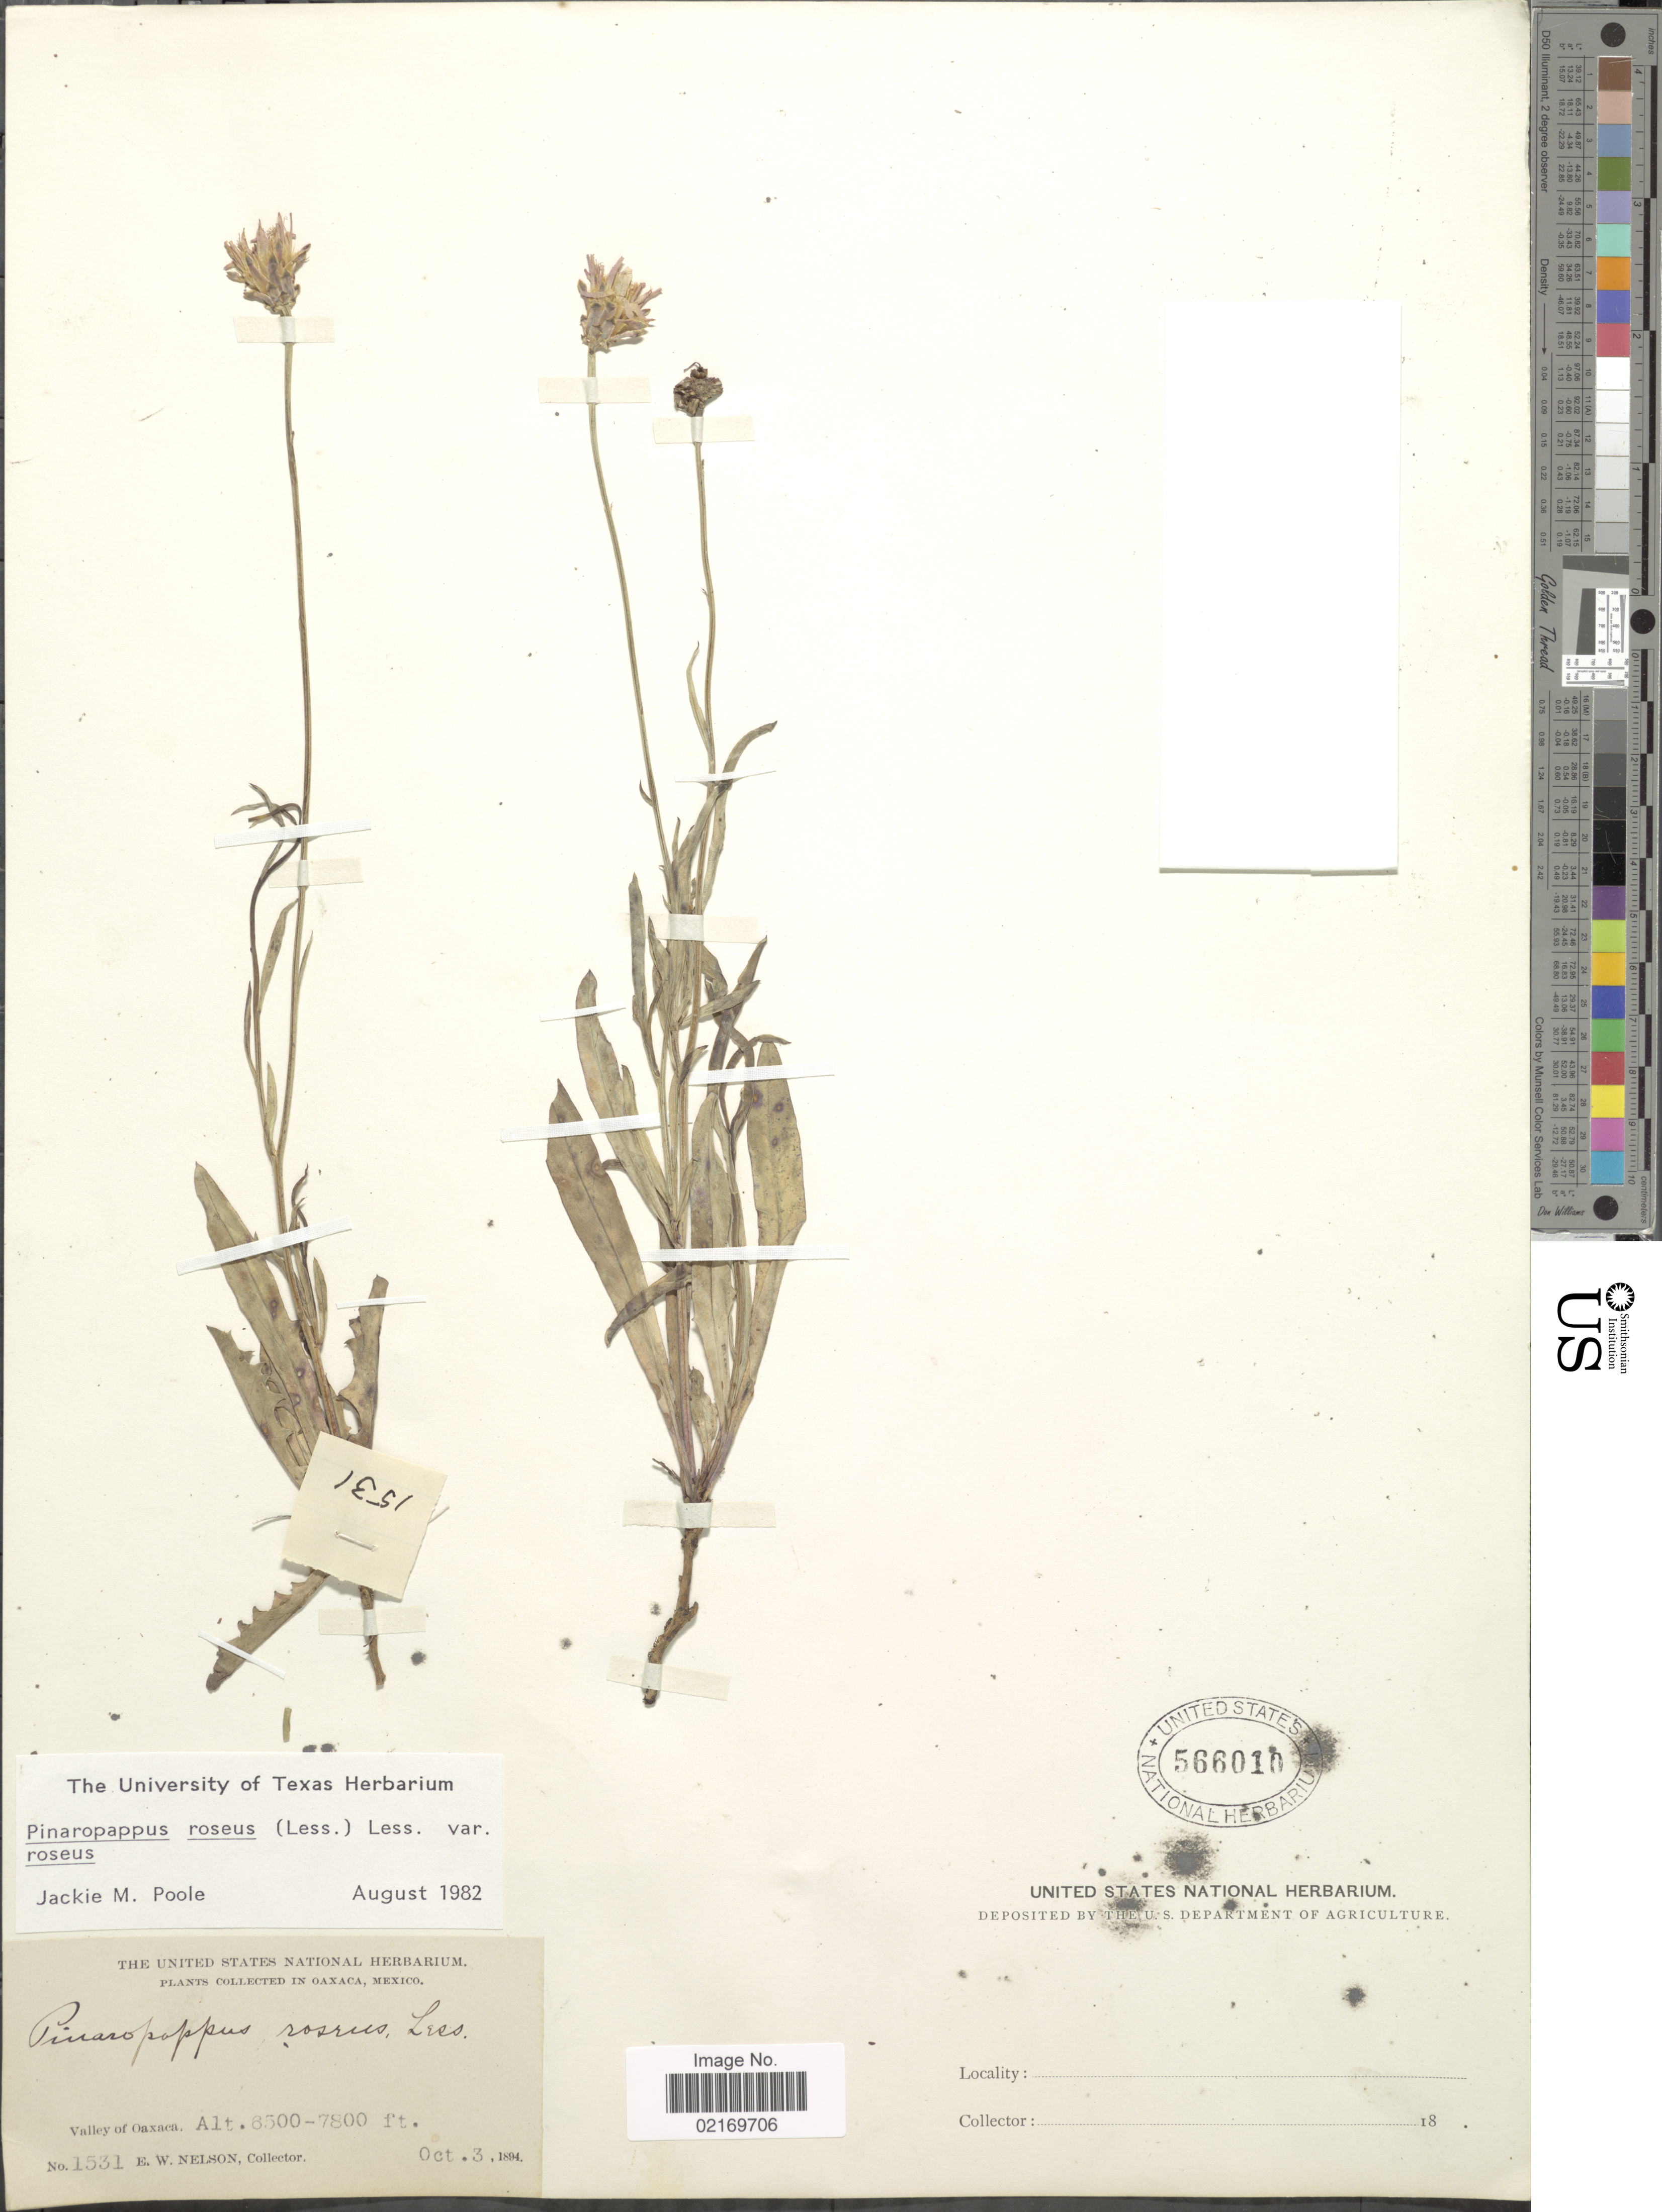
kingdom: Plantae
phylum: Tracheophyta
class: Magnoliopsida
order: Asterales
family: Asteraceae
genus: Pinaropappus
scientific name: Pinaropappus roseus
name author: Less.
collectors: E. W. Nelson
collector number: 1531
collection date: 1894-10-03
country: Mexico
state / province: Oaxaca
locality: Valley of Oaxaca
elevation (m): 1981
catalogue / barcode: US 566010